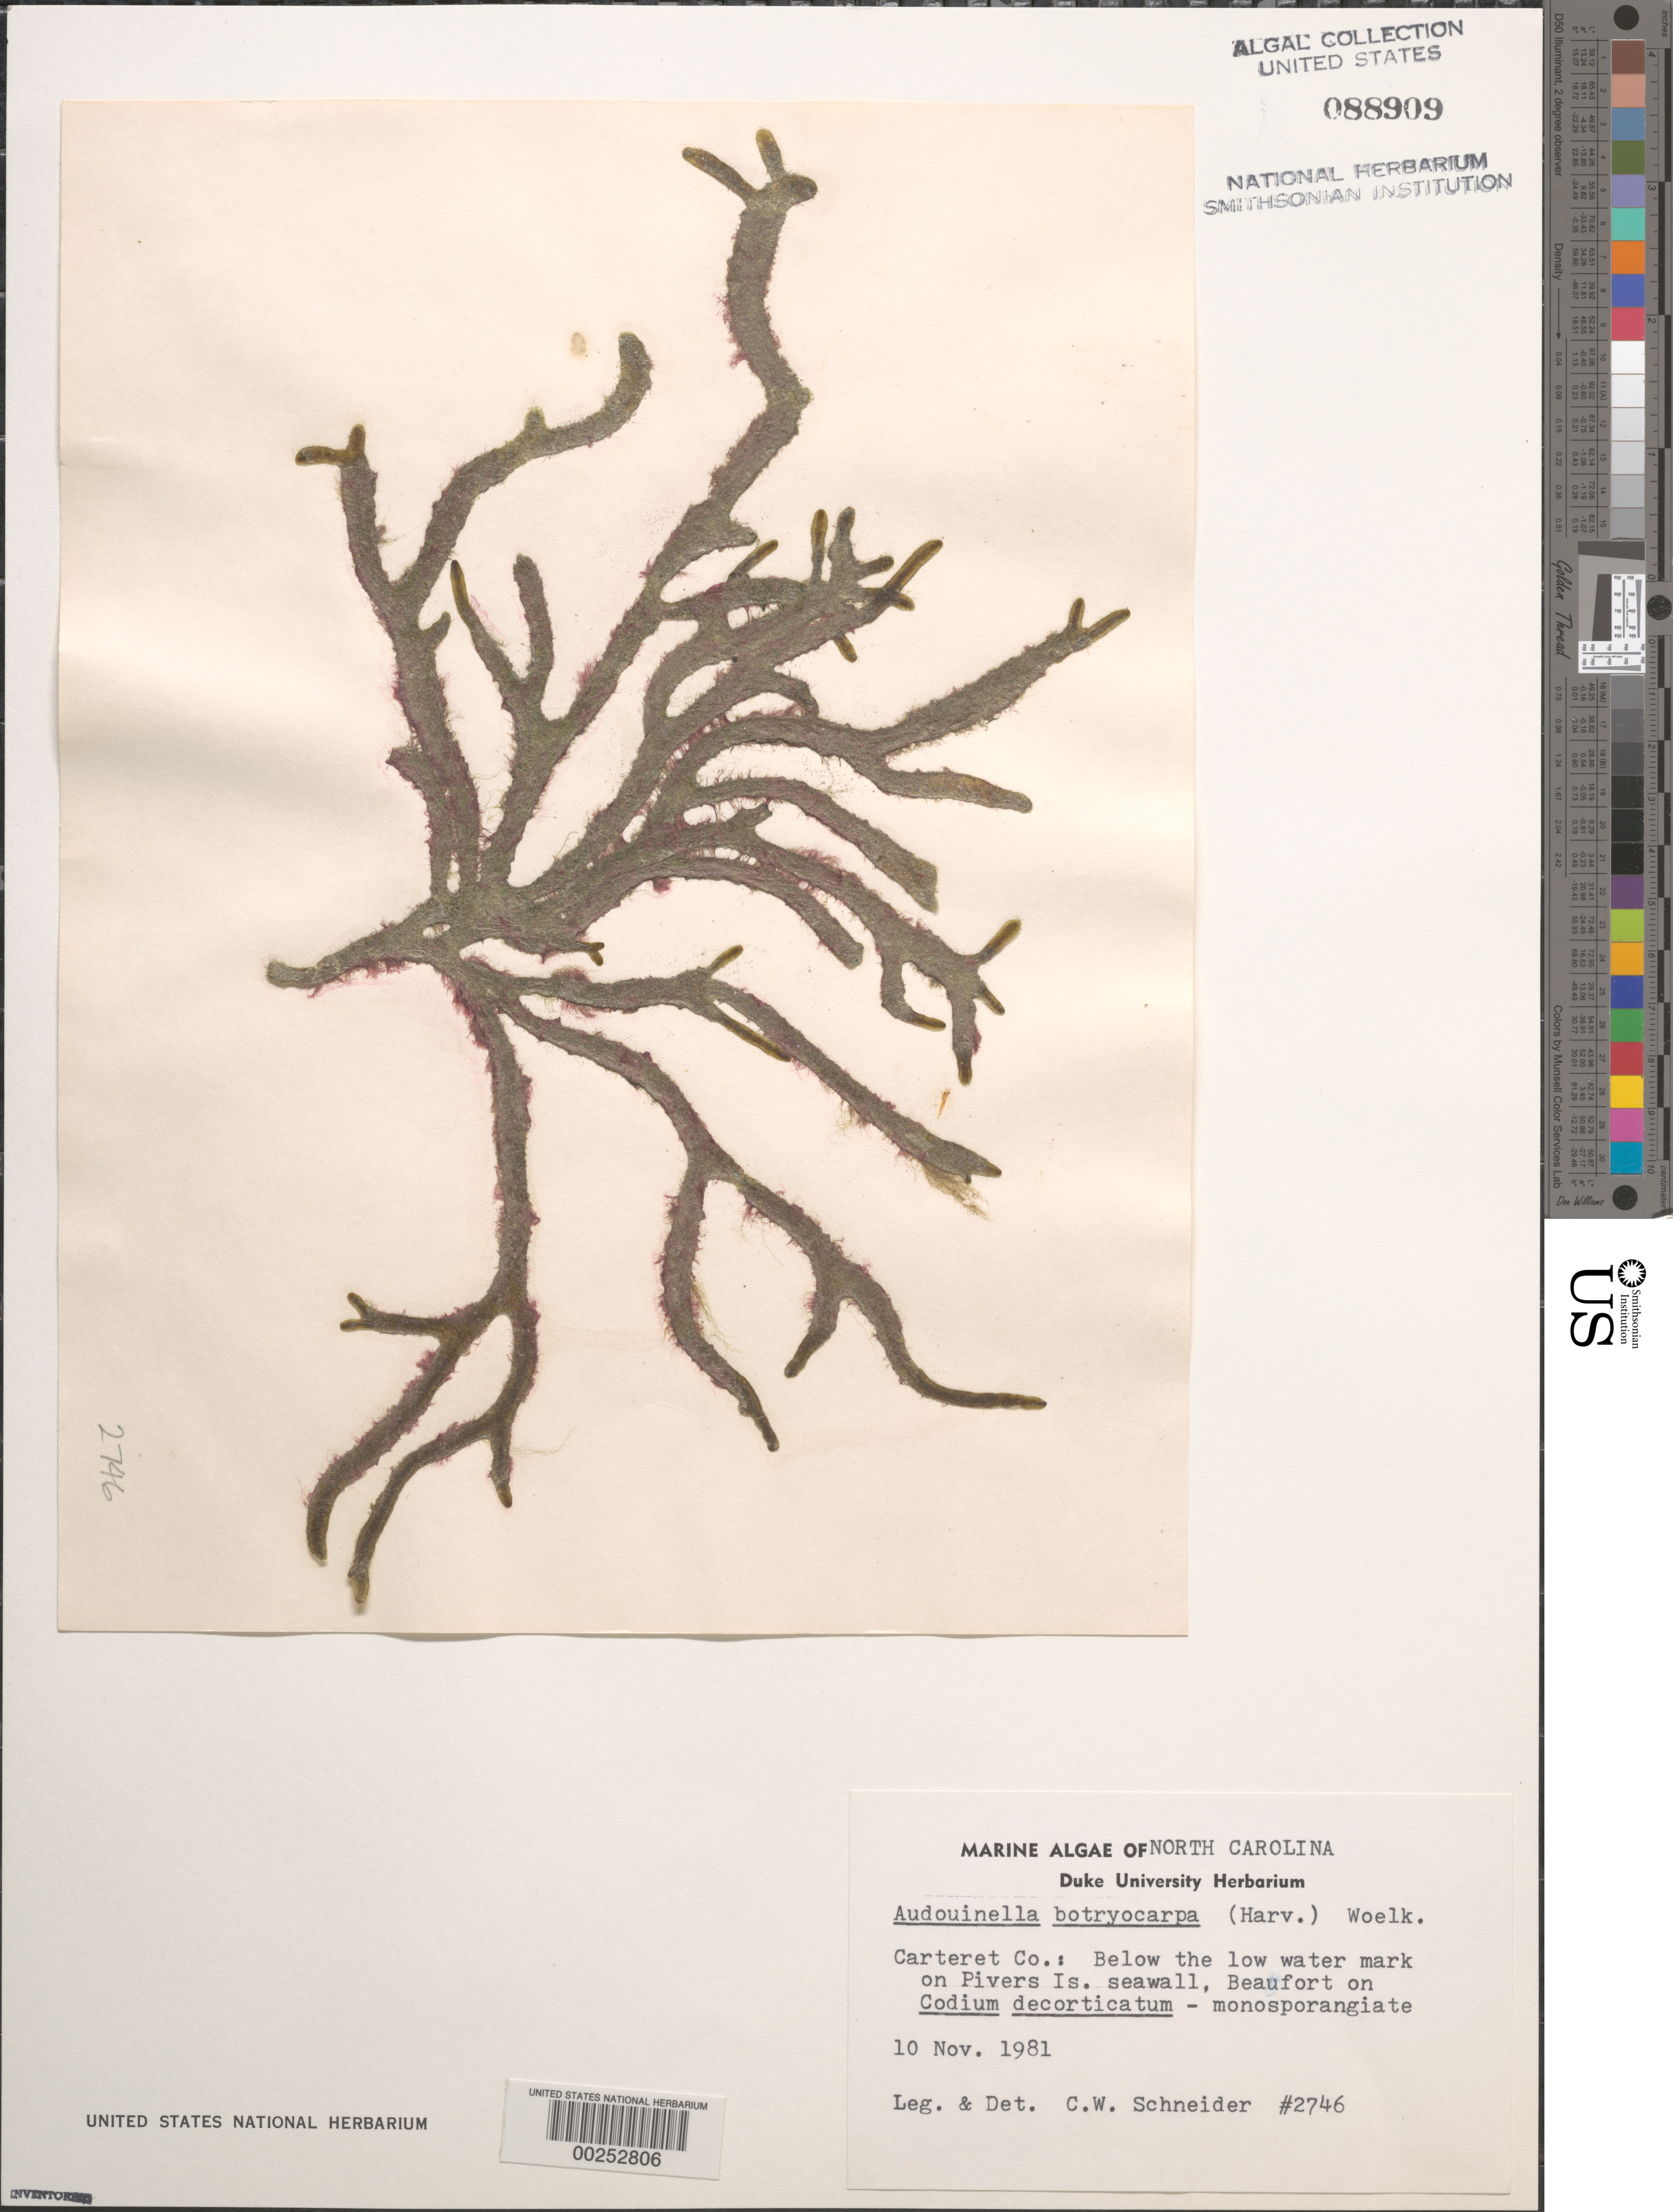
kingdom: Plantae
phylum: Rhodophyta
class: Florideophyceae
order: Colaconematales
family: Colaconemataceae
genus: Colaconema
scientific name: Colaconema caespitosum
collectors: C. W. Schneider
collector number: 2746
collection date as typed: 10 Nov 1981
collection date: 1981-11-10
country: United States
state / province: North Carolina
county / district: Carteret County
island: Pivers Island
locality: Beaufort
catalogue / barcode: US 88909